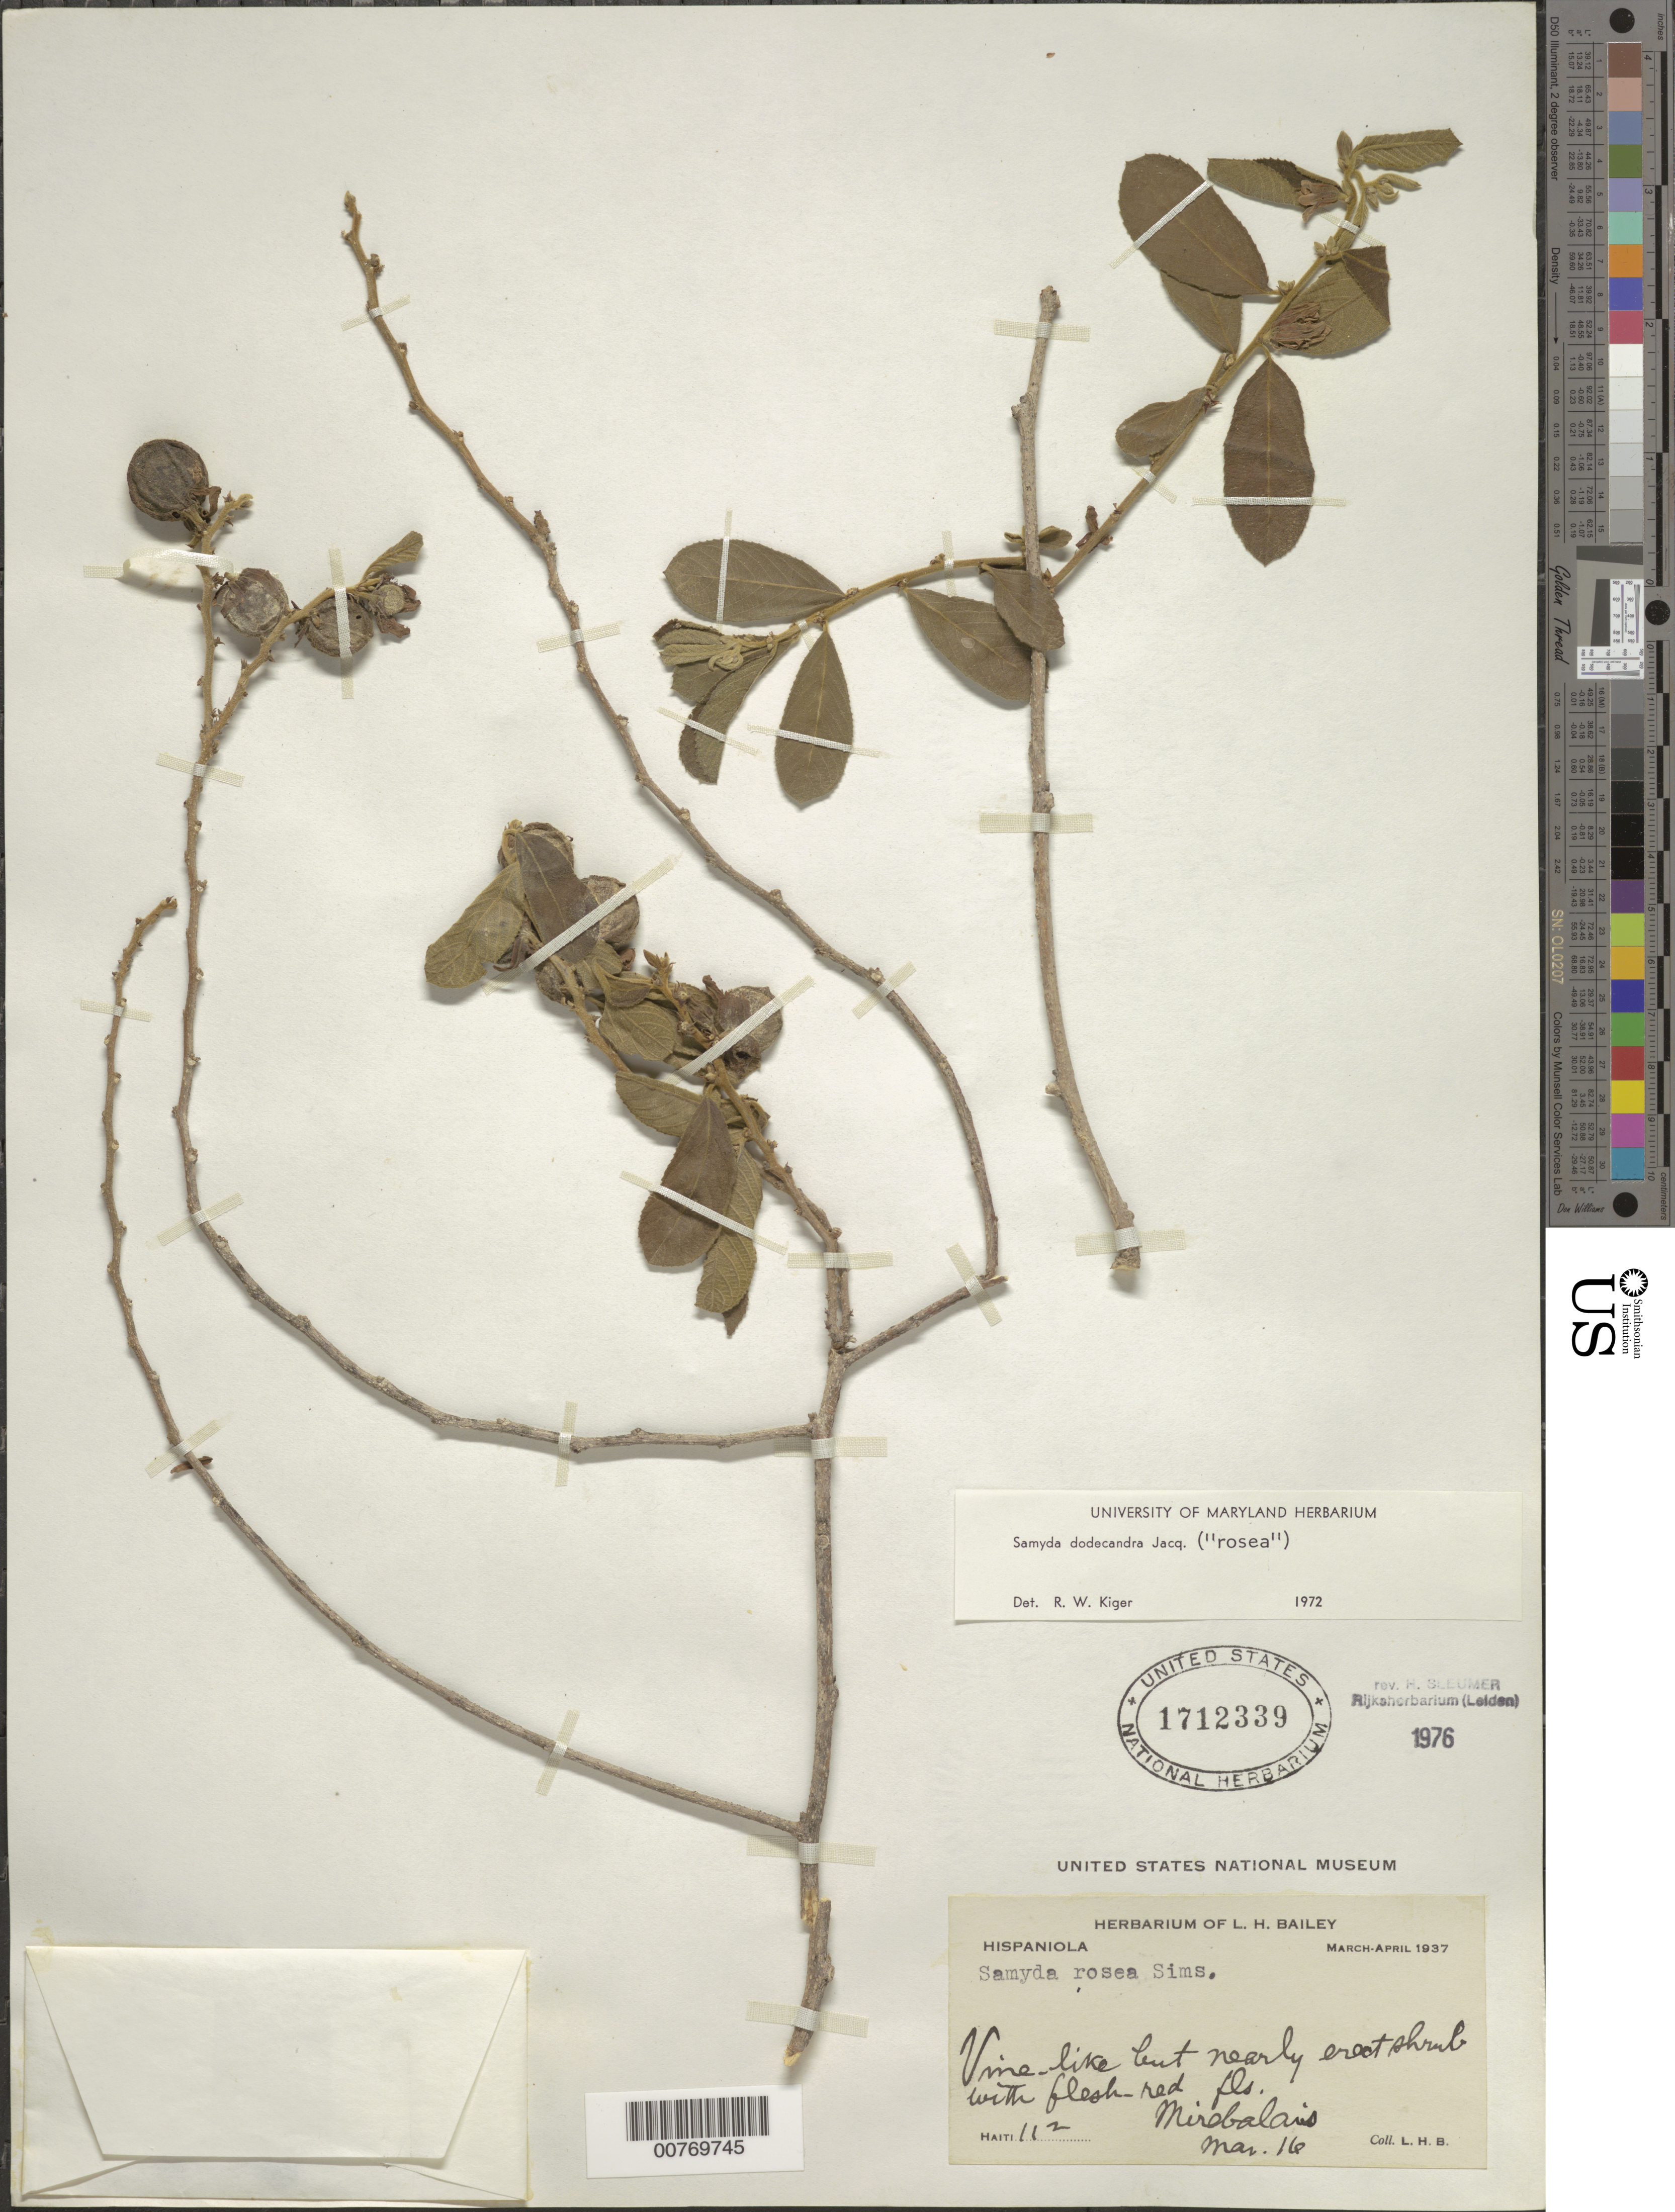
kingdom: Plantae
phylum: Tracheophyta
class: Magnoliopsida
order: Malpighiales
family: Salicaceae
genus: Casearia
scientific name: Casearia dodecandra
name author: (Jacq.) T. Samar. & M.H. Alford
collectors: L. H. Bailey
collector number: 112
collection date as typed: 16 Mar 1937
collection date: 1937-03-16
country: Haiti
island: Hispaniola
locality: Mirebalaris.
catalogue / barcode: US 1712339